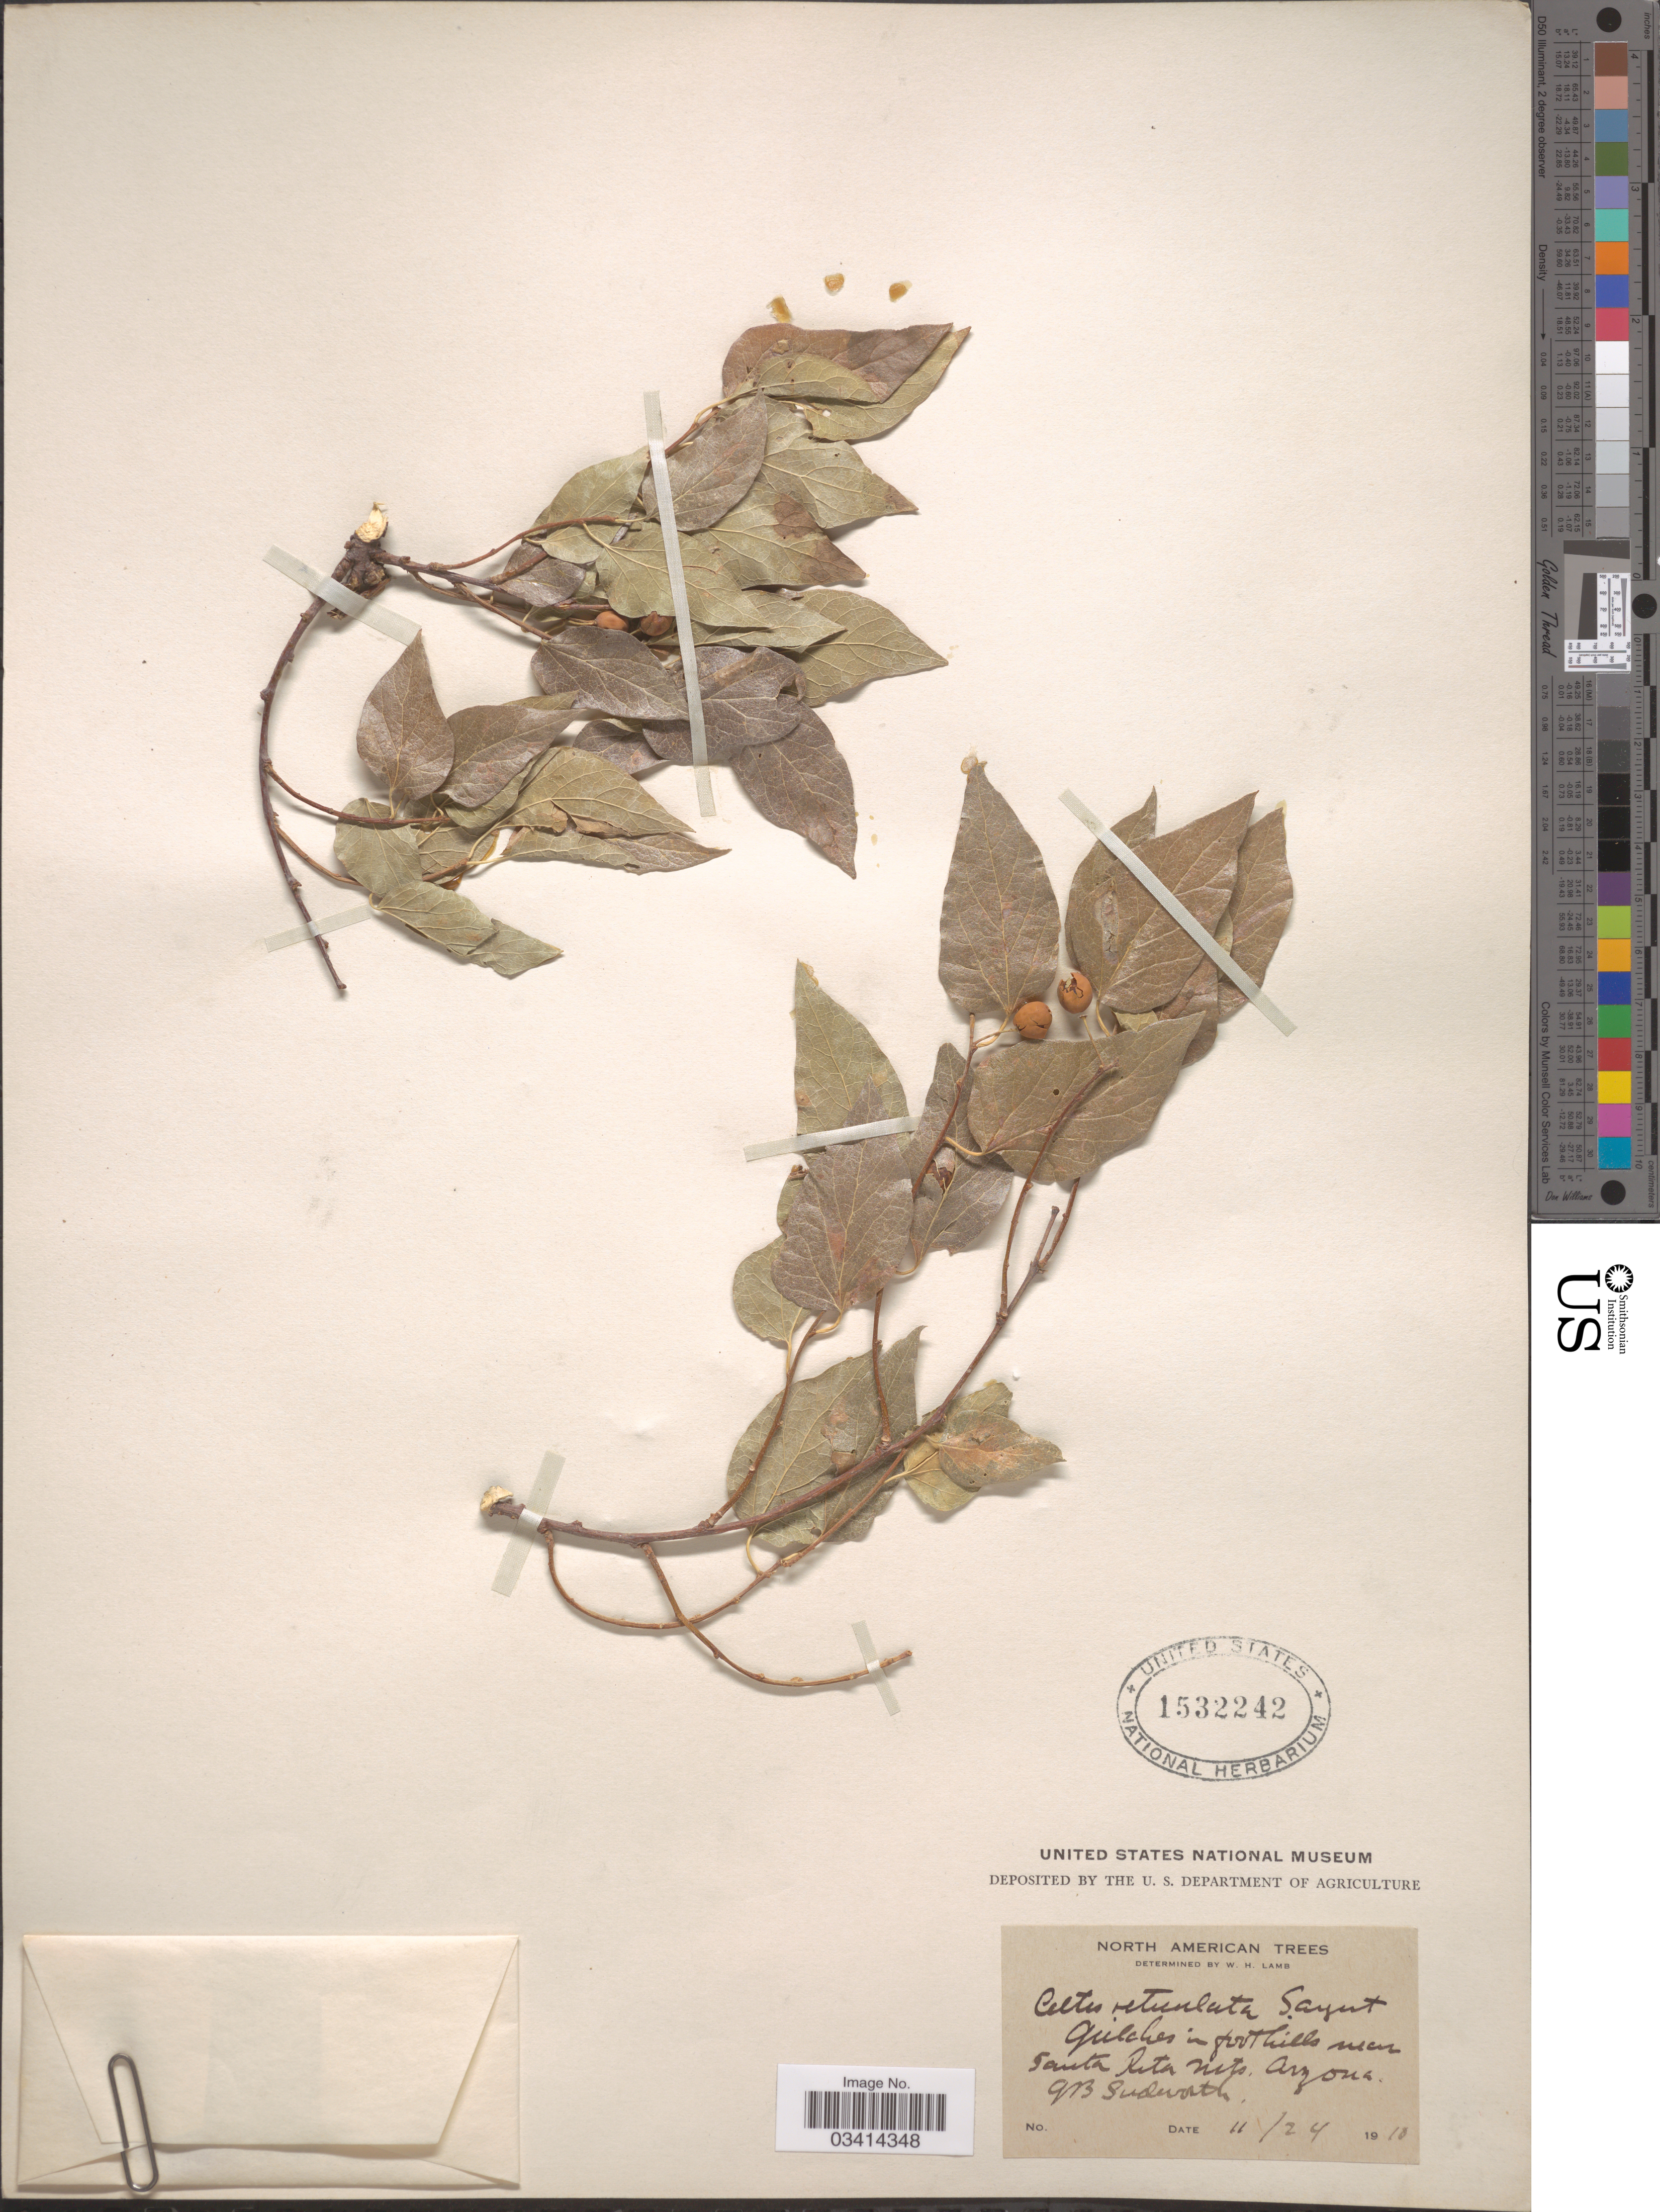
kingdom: Plantae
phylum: Tracheophyta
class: Magnoliopsida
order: Rosales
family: Cannabaceae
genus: Celtis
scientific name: Celtis reticulata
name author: Torr.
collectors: G. B. Sudworth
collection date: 1918-11-24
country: United States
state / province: Arizona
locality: In foothills near Santa Rita Mts.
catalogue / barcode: US 1532242